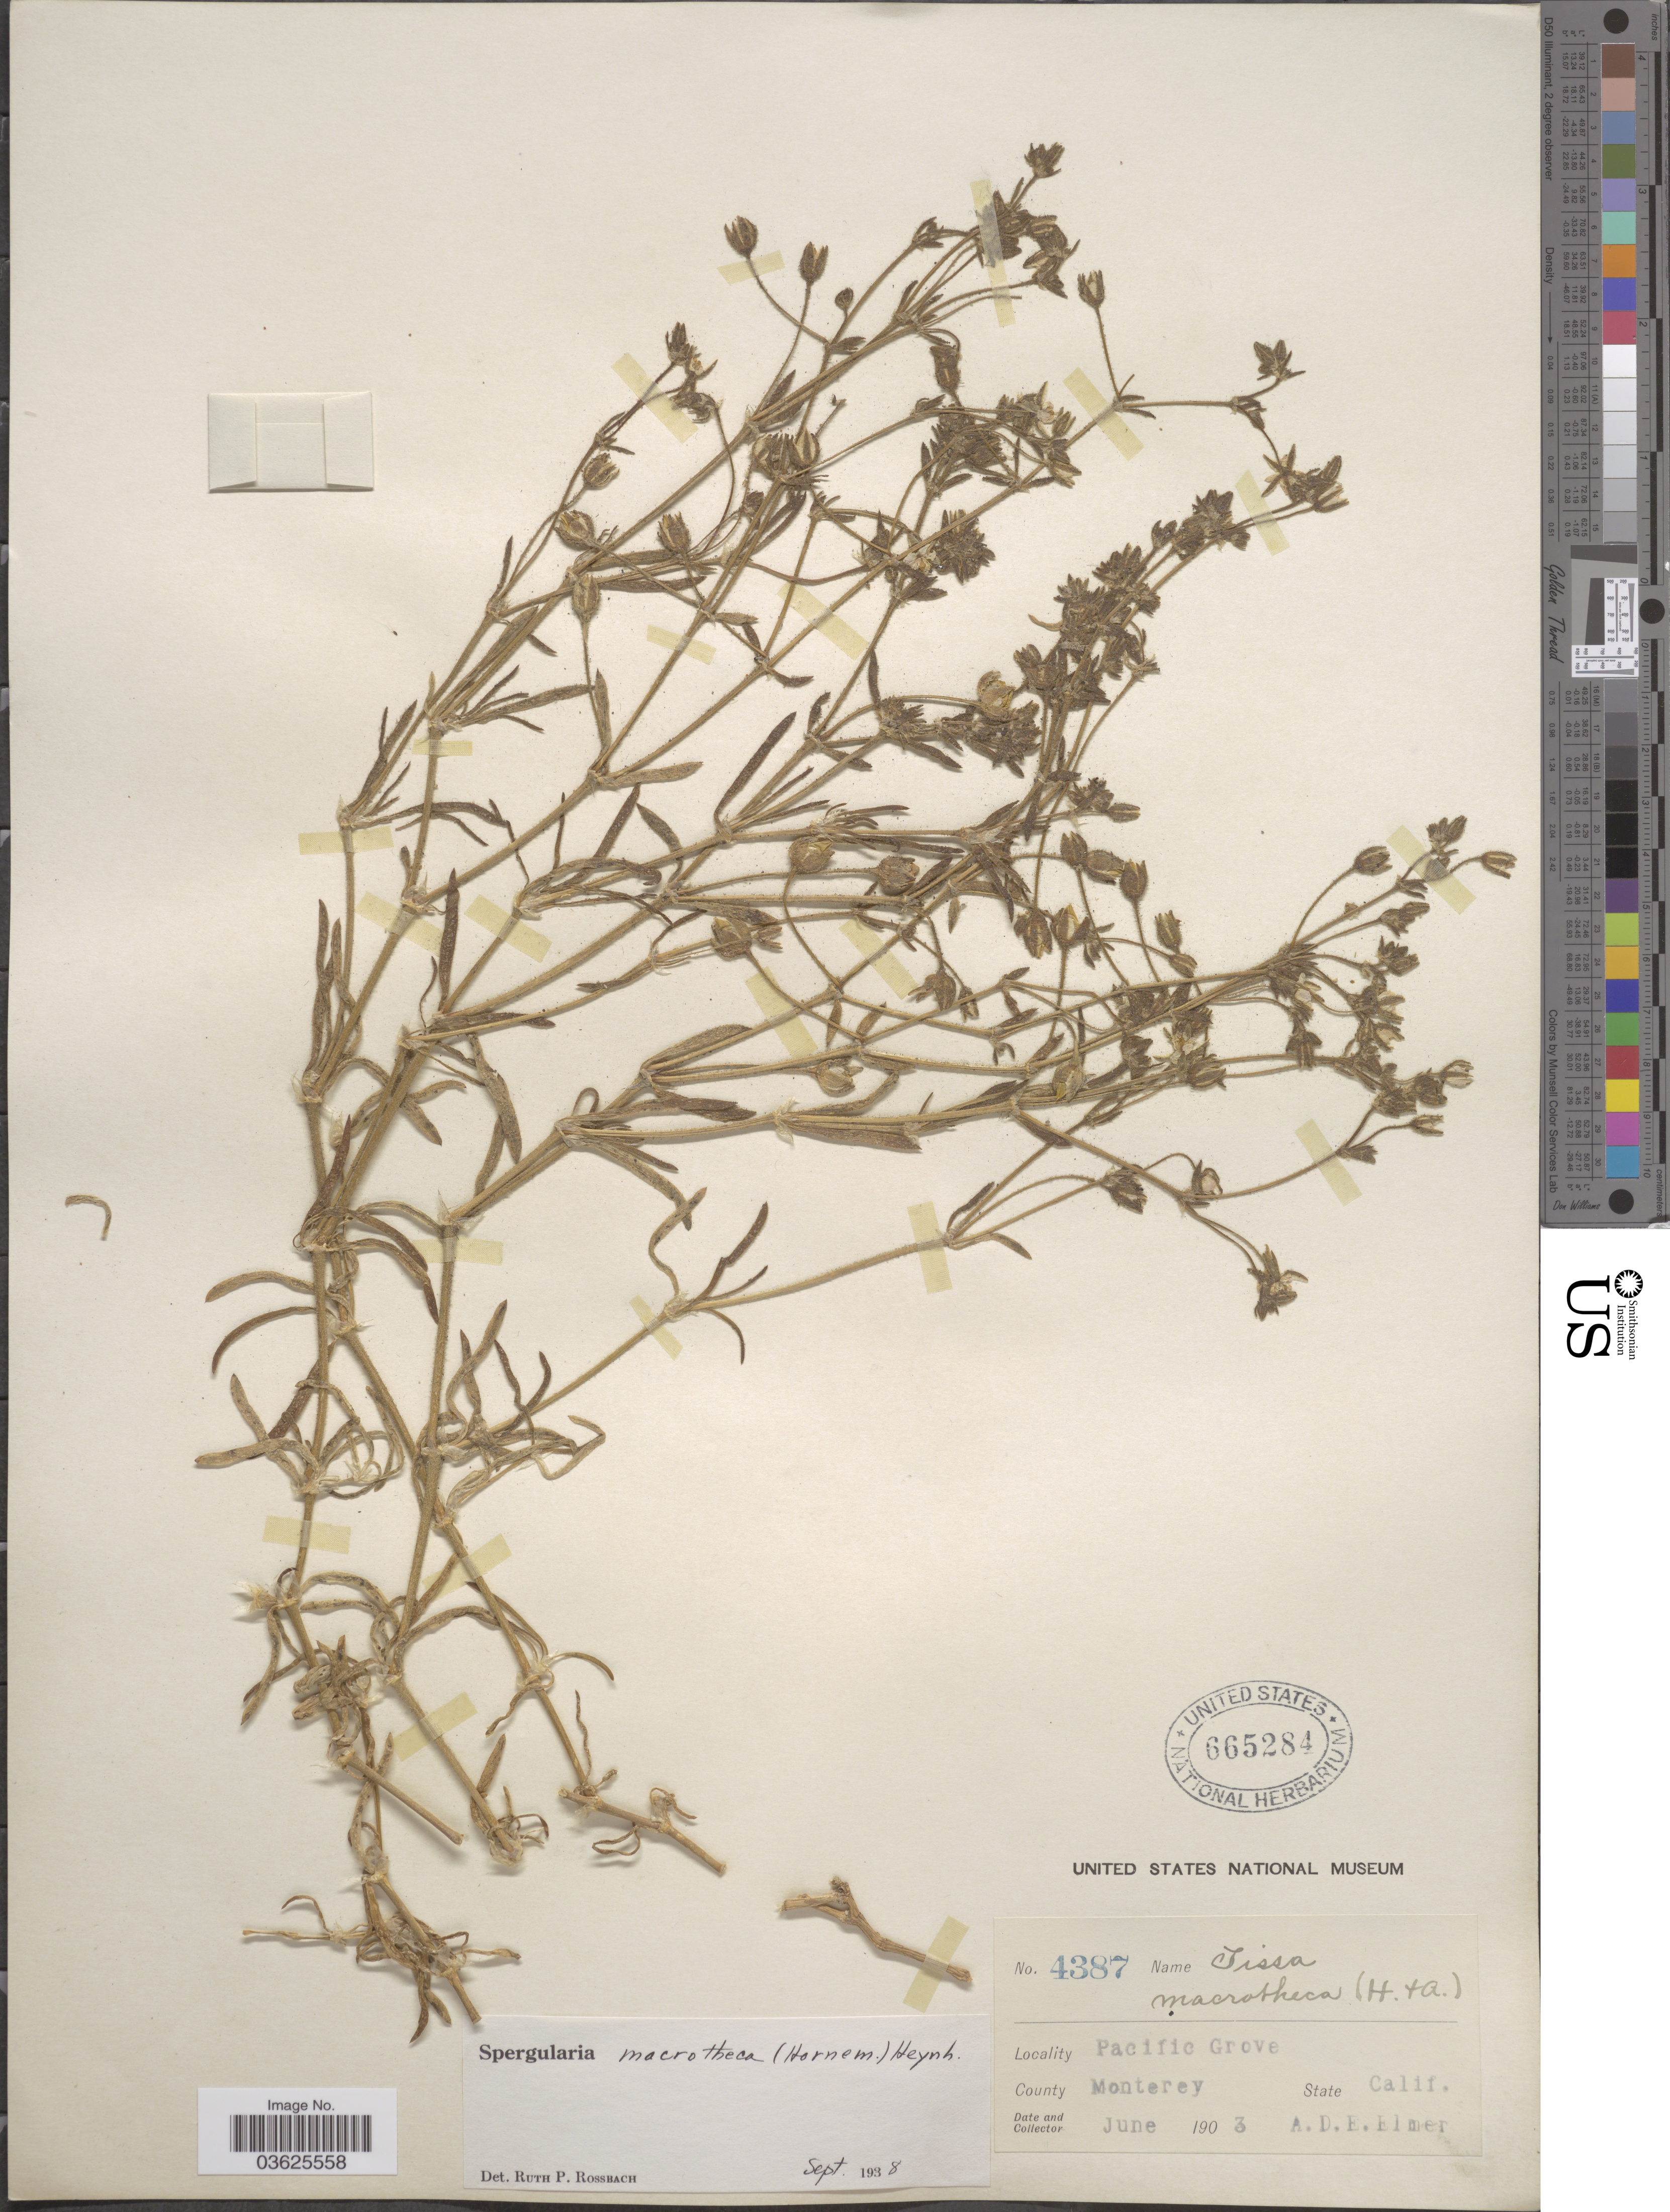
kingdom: Plantae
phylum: Tracheophyta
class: Magnoliopsida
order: Caryophyllales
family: Caryophyllaceae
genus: Spergularia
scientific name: Spergularia macrotheca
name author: (Hornem.) Heynh.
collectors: A. D. E. Elmer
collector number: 4387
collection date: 1903-06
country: United States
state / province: California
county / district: Monterey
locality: Pacific Grove. County Monterey.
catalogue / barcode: US 665284